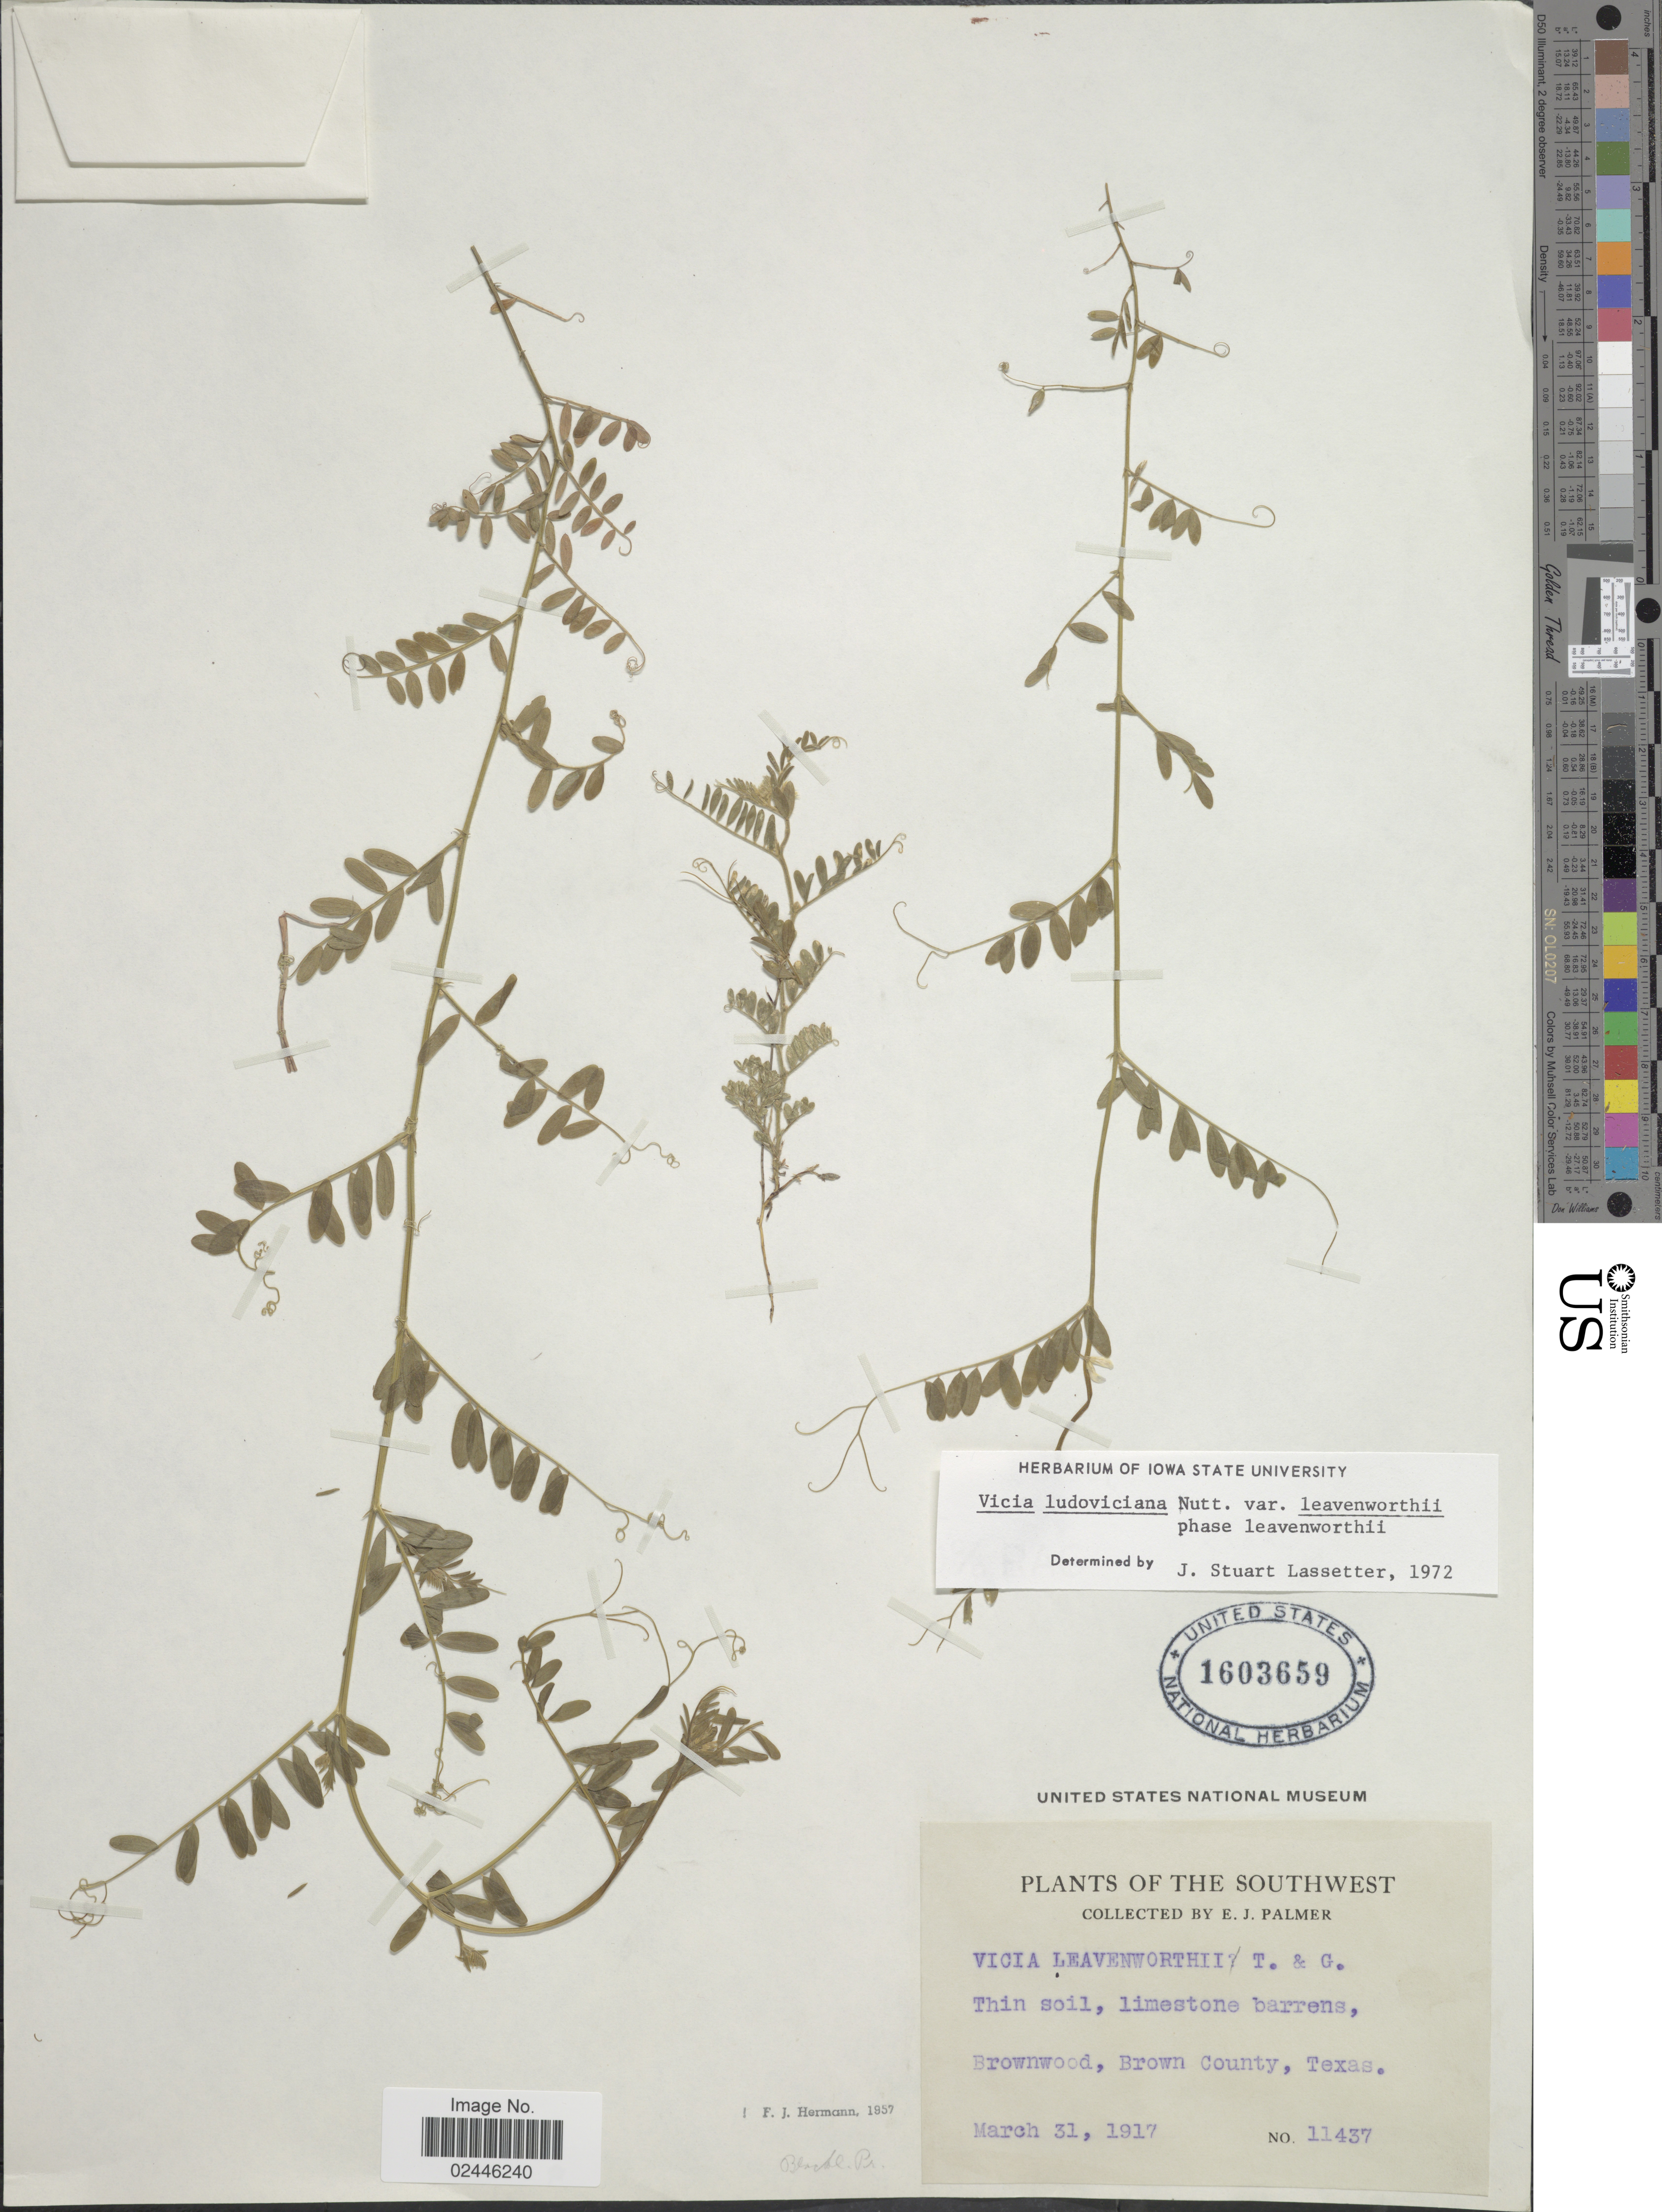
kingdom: Plantae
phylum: Tracheophyta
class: Magnoliopsida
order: Fabales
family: Fabaceae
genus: Vicia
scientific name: Vicia ludoviciana var. leavenworthii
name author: (Torr. & A. Gray) Broich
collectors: E. J. Palmer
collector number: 11437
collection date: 1917-03-31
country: United States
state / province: Texas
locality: Southwest, Brownwood, Brown County, Texas, Blackl. Pr.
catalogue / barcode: US 1603659